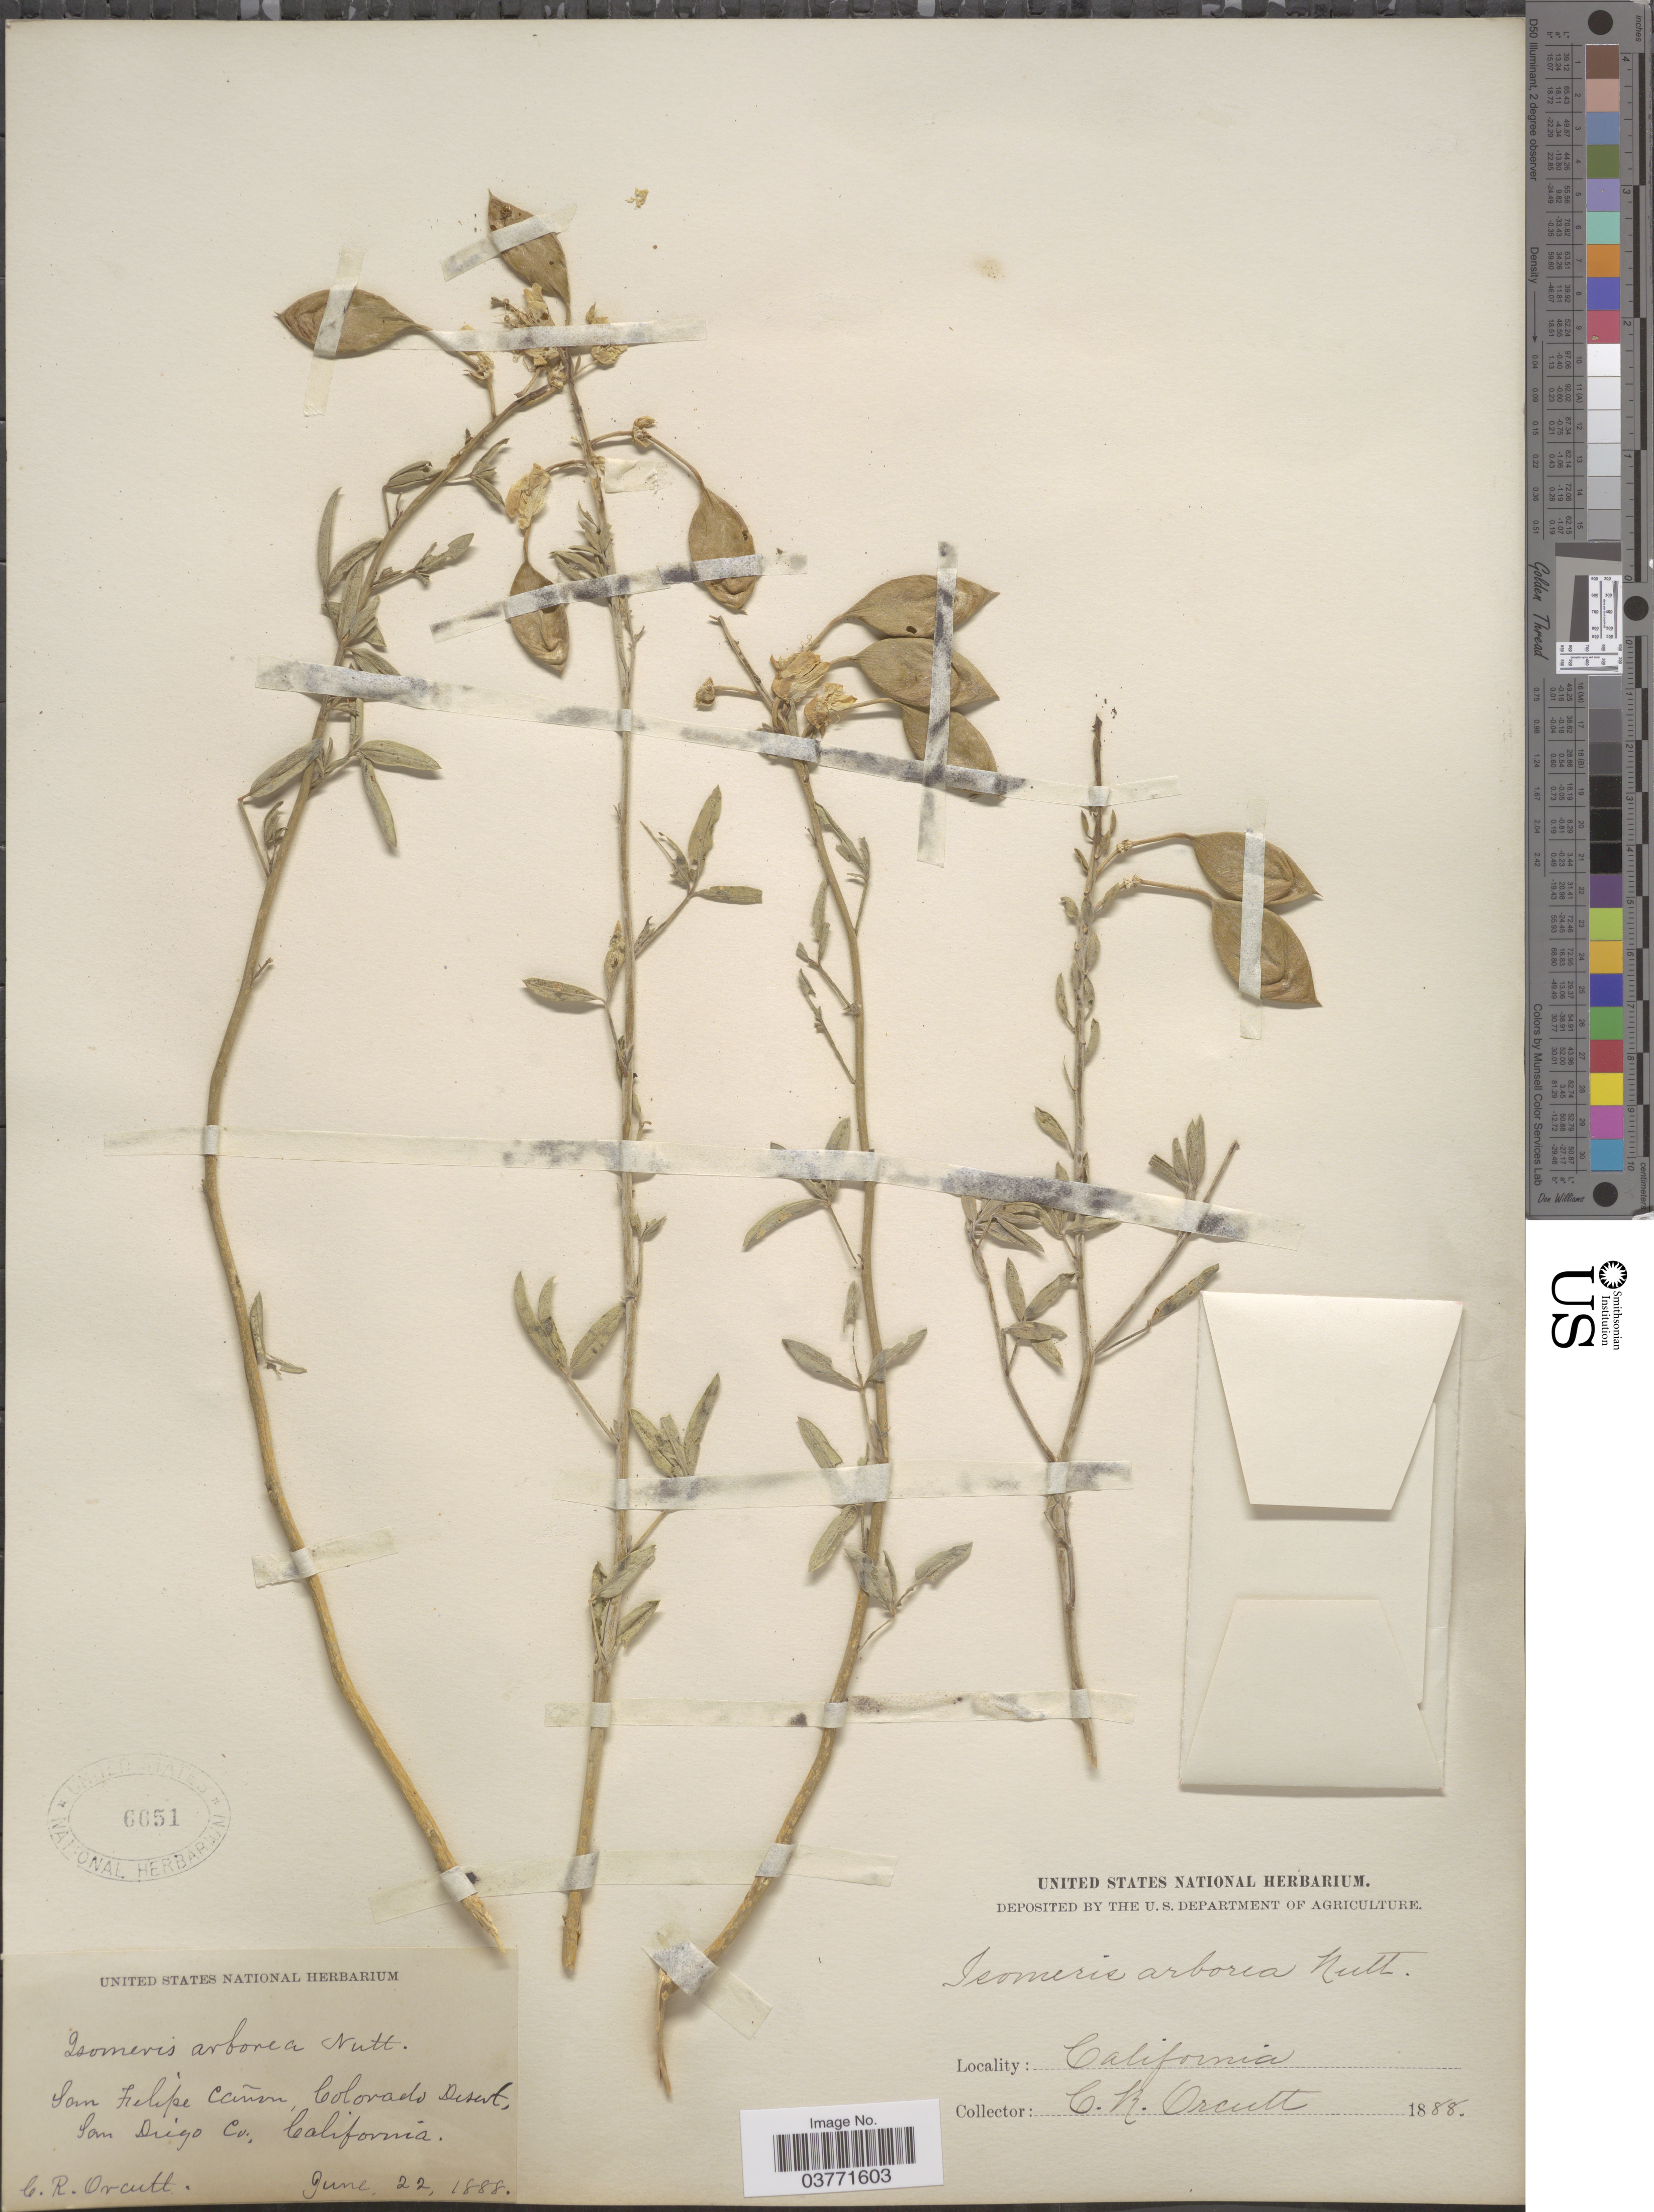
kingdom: Plantae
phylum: Tracheophyta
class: Magnoliopsida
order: Brassicales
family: Cleomaceae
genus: Cleomella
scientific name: Cleomella arborea var. arborea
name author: (Nutt.) Roalson & J.C. Hall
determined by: Strong, Mark T., (BOT), Smithsonian Institution - National Museum of Natural History (UNITED STATES)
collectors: C. R. Orcutt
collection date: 1888-06-22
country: United States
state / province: California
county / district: San Diego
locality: San Filipe Cañon, Colorado Desert, San Diego Co.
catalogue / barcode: US 6651